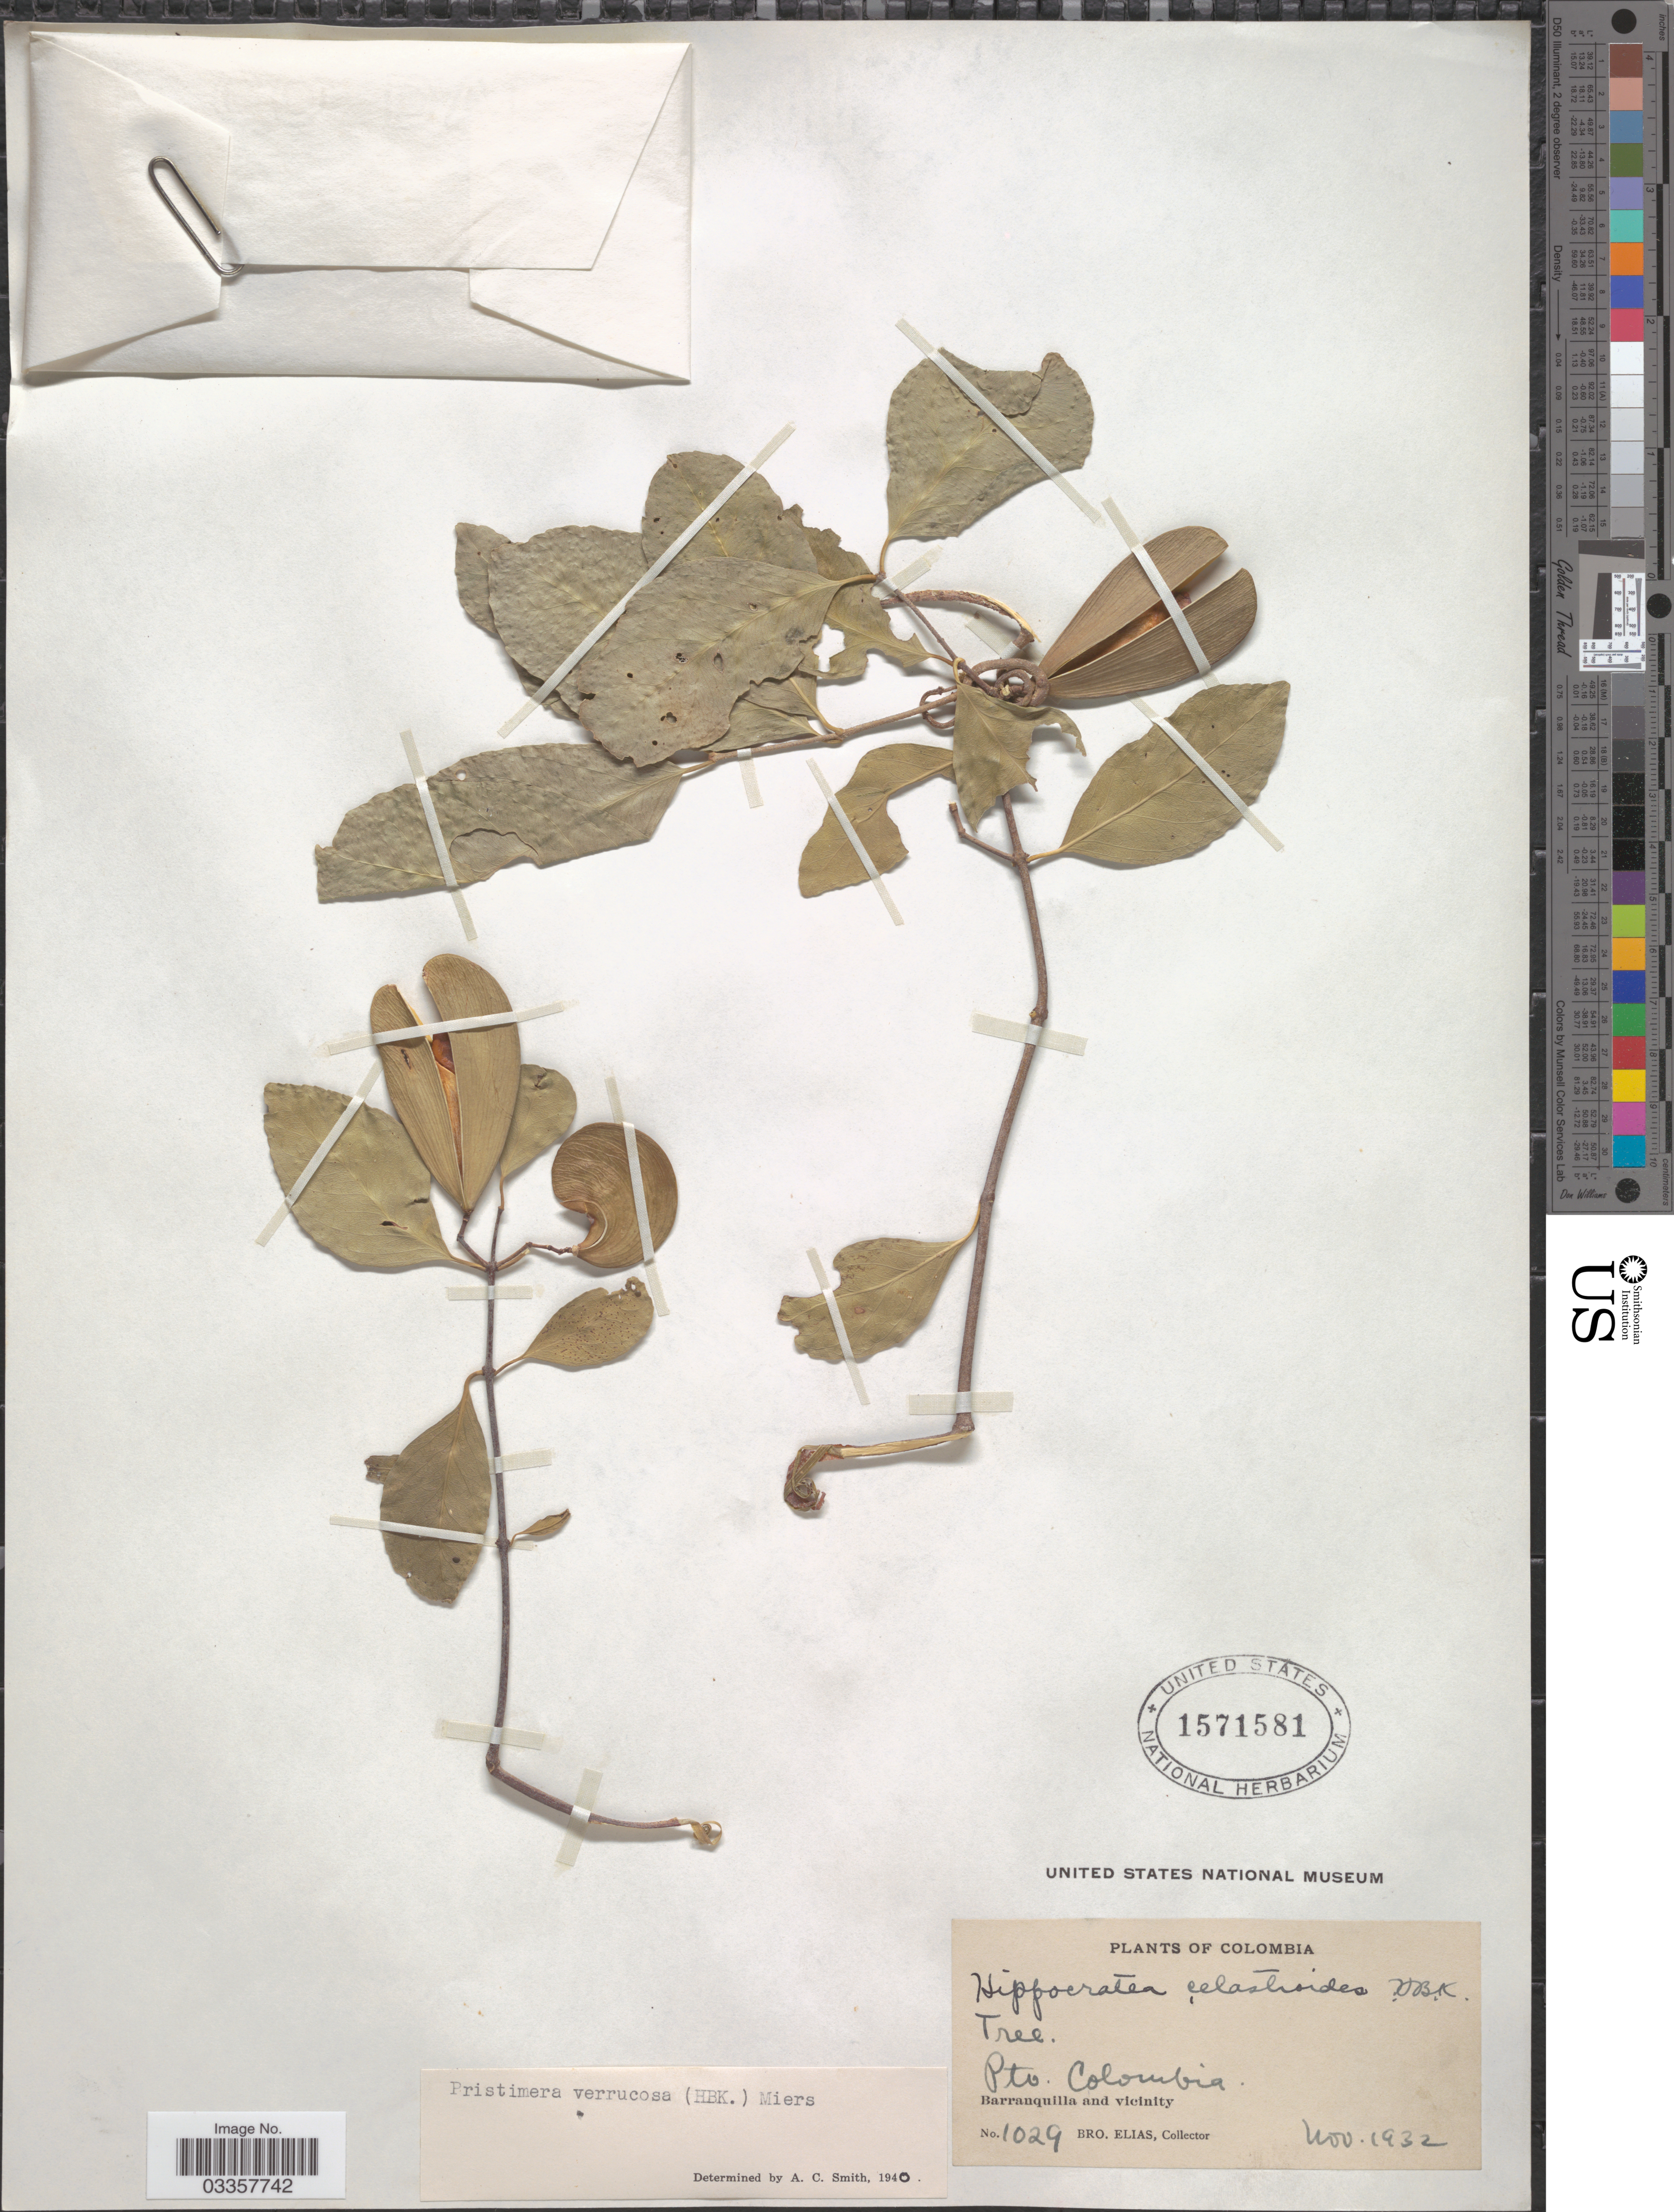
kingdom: Plantae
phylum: Tracheophyta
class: Magnoliopsida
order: Celastrales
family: Celastraceae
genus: Pristimera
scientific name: Pristimera verrucosa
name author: (Kunth) Miers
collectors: Bro. Elias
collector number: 1029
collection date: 1932-11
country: Colombia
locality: Pto. Colombia, Barranquilla and vicinity.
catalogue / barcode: US 1571581